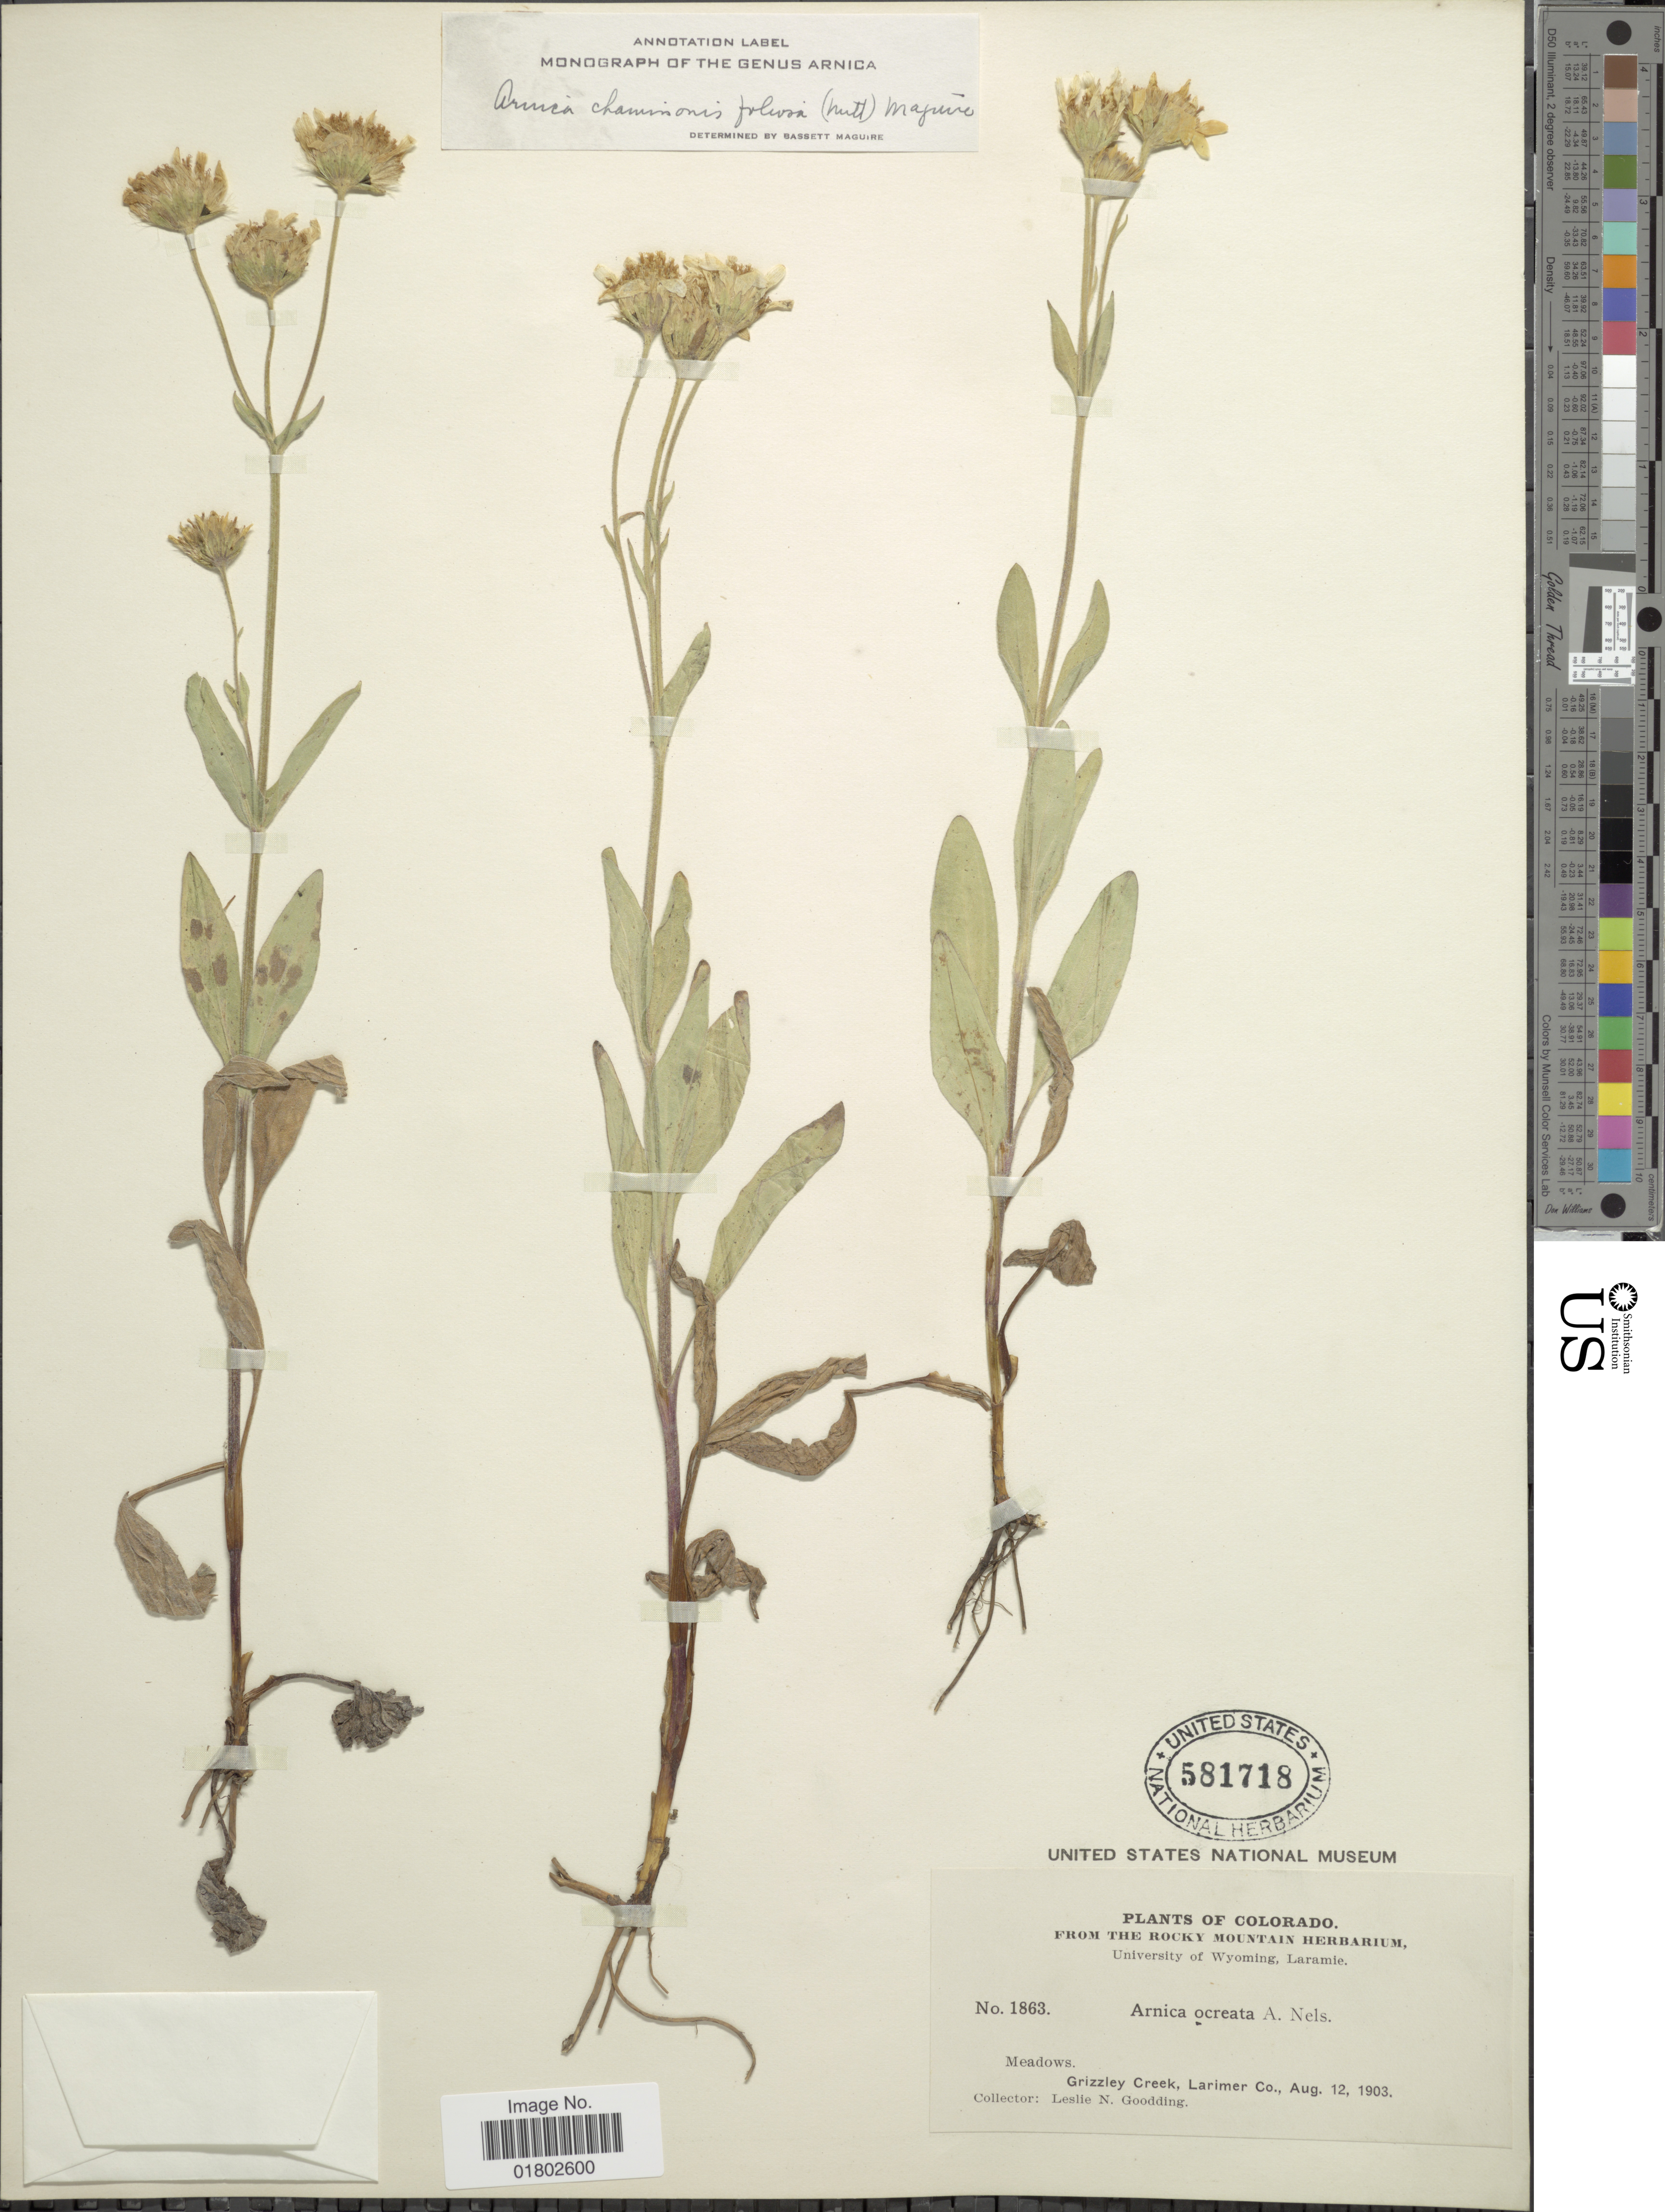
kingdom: Plantae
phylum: Tracheophyta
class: Magnoliopsida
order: Asterales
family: Asteraceae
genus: Arnica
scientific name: Arnica chamissonis subsp. foliosa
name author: (Nutt.) Maguire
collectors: L. N. Goodding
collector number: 1863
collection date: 1903-08-12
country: United States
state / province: Colorado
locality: Grizzley Creek, Larimer Co.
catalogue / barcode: US 581718